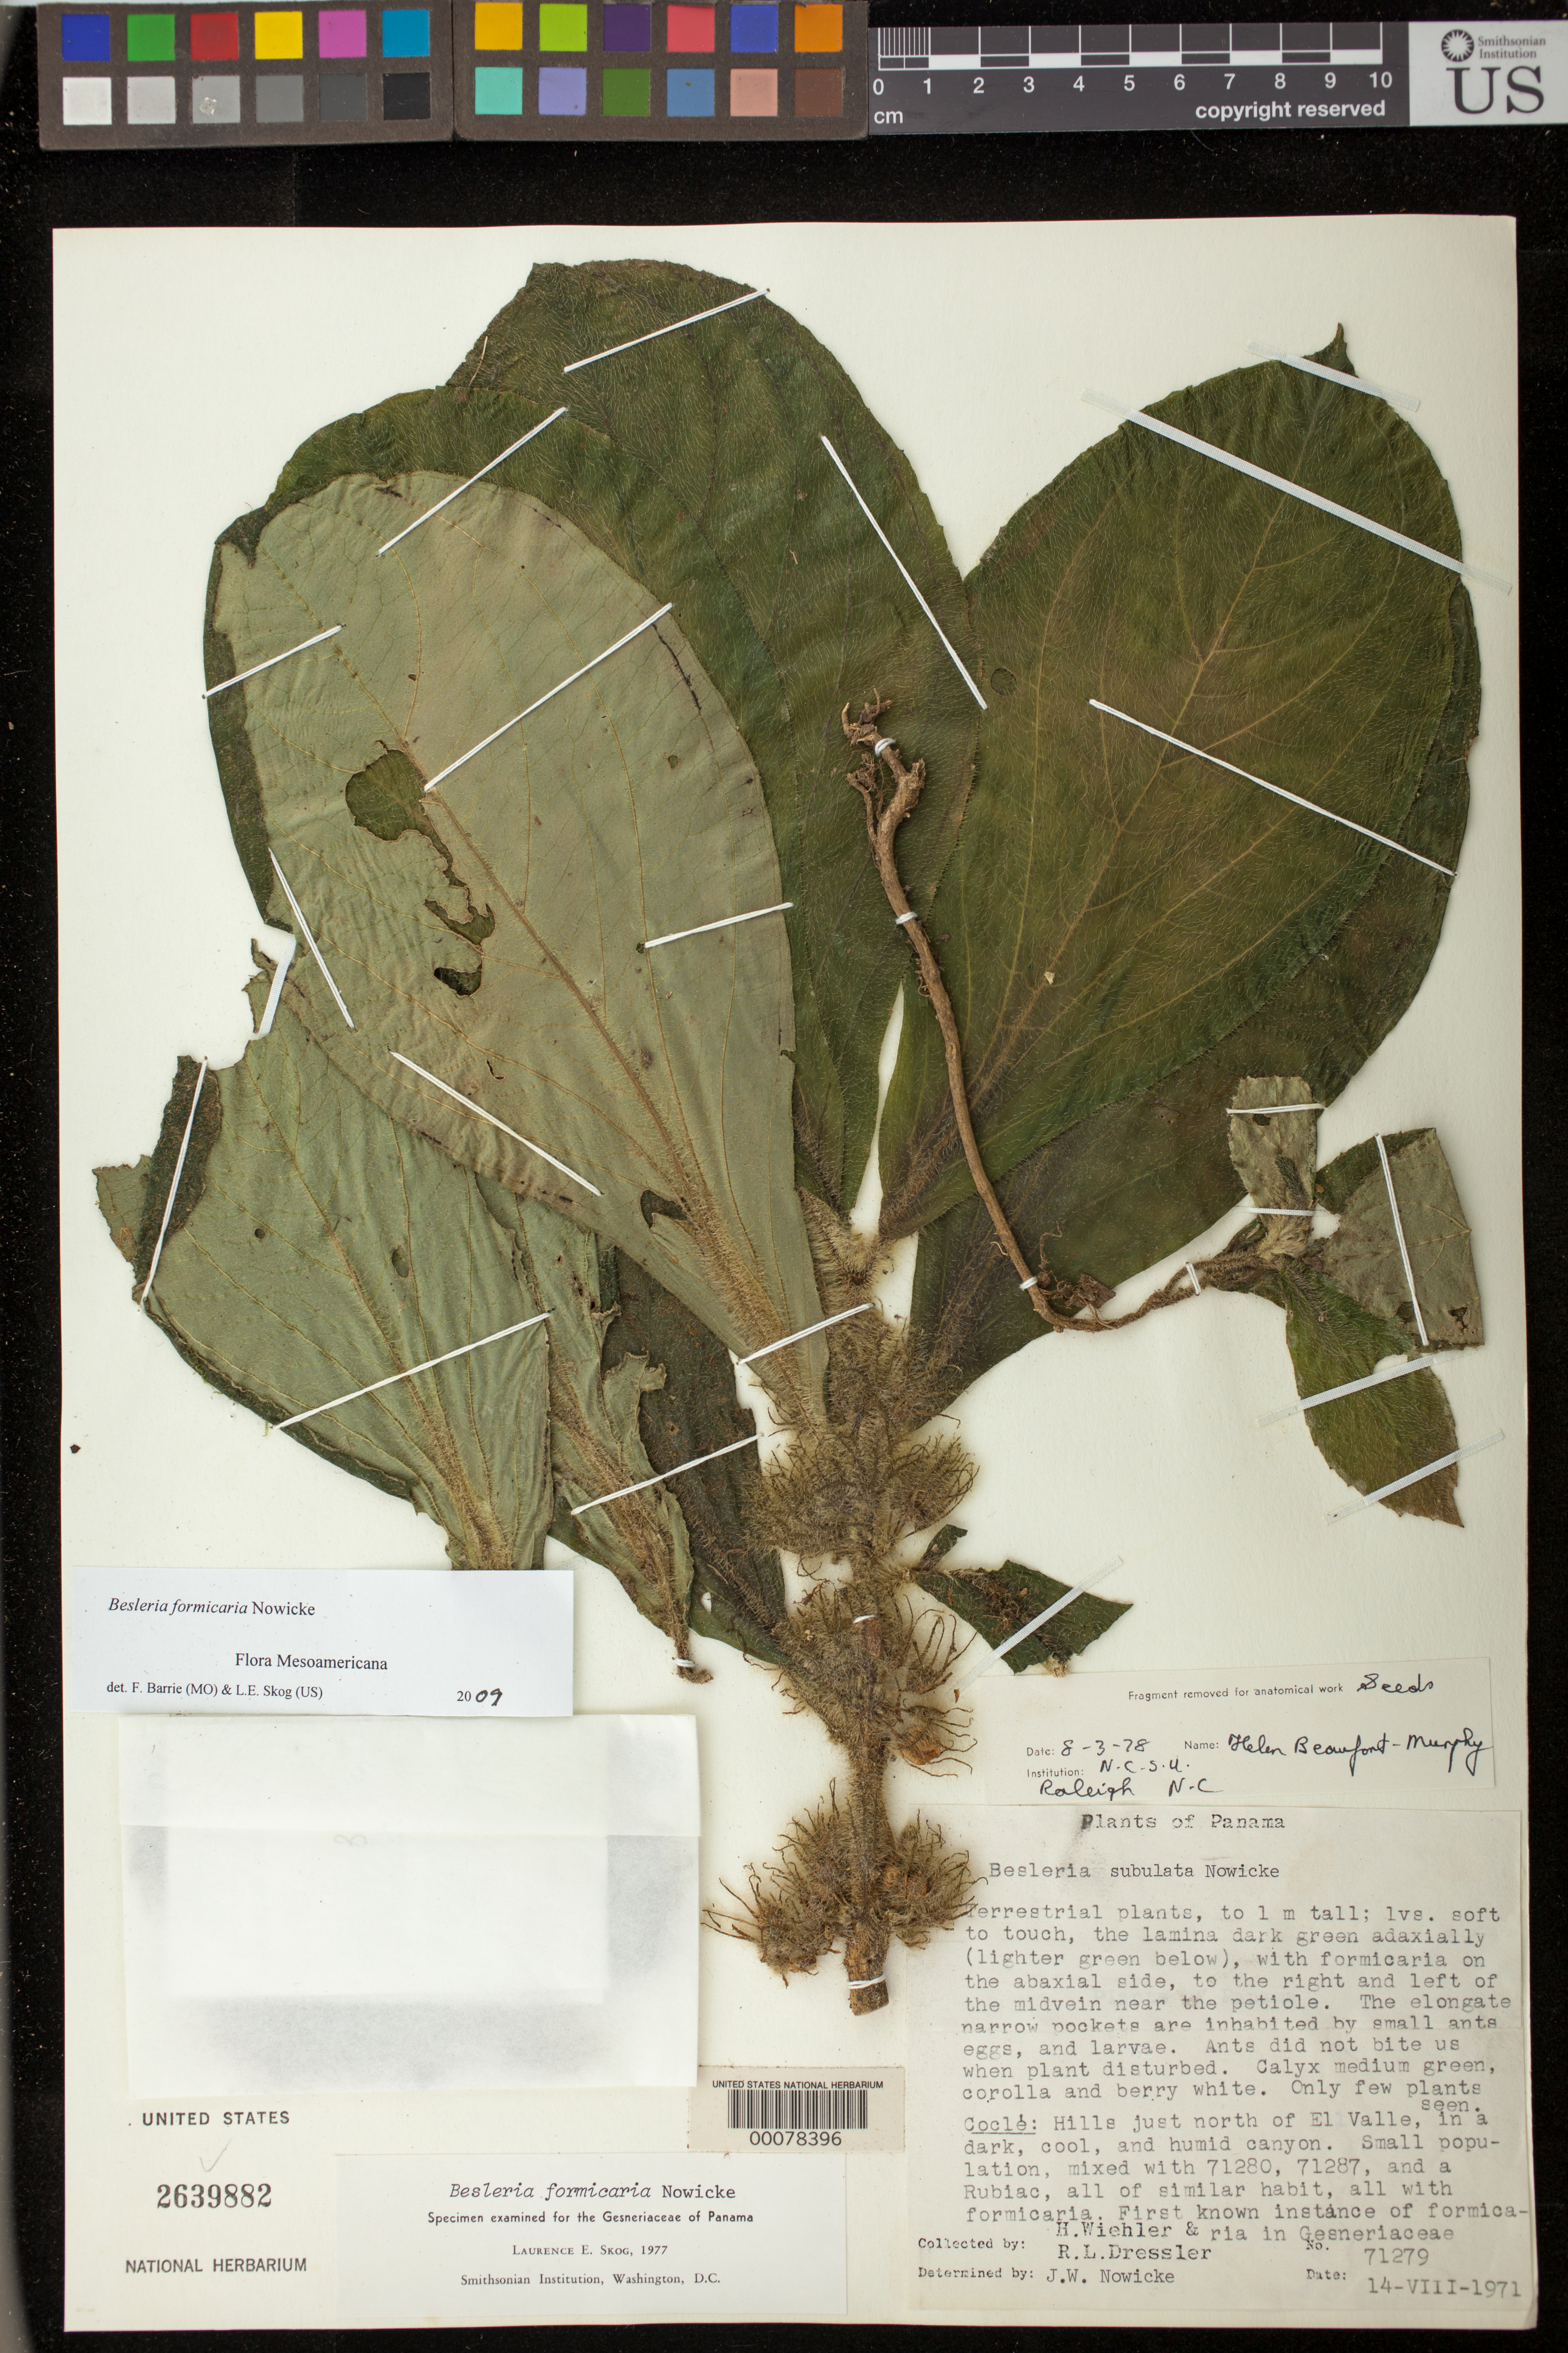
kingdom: Plantae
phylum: Tracheophyta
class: Magnoliopsida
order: Lamiales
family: Gesneriaceae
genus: Besleria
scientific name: Besleria formicaria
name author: Nowicke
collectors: H. J. Wiehler & R. Dressler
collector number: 71279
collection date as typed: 14 Aug 1971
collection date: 1971-08-14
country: Panama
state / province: Coclé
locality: Hills just N of El Valle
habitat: In a dark, cool, & humid canyon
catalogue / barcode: US 2639882